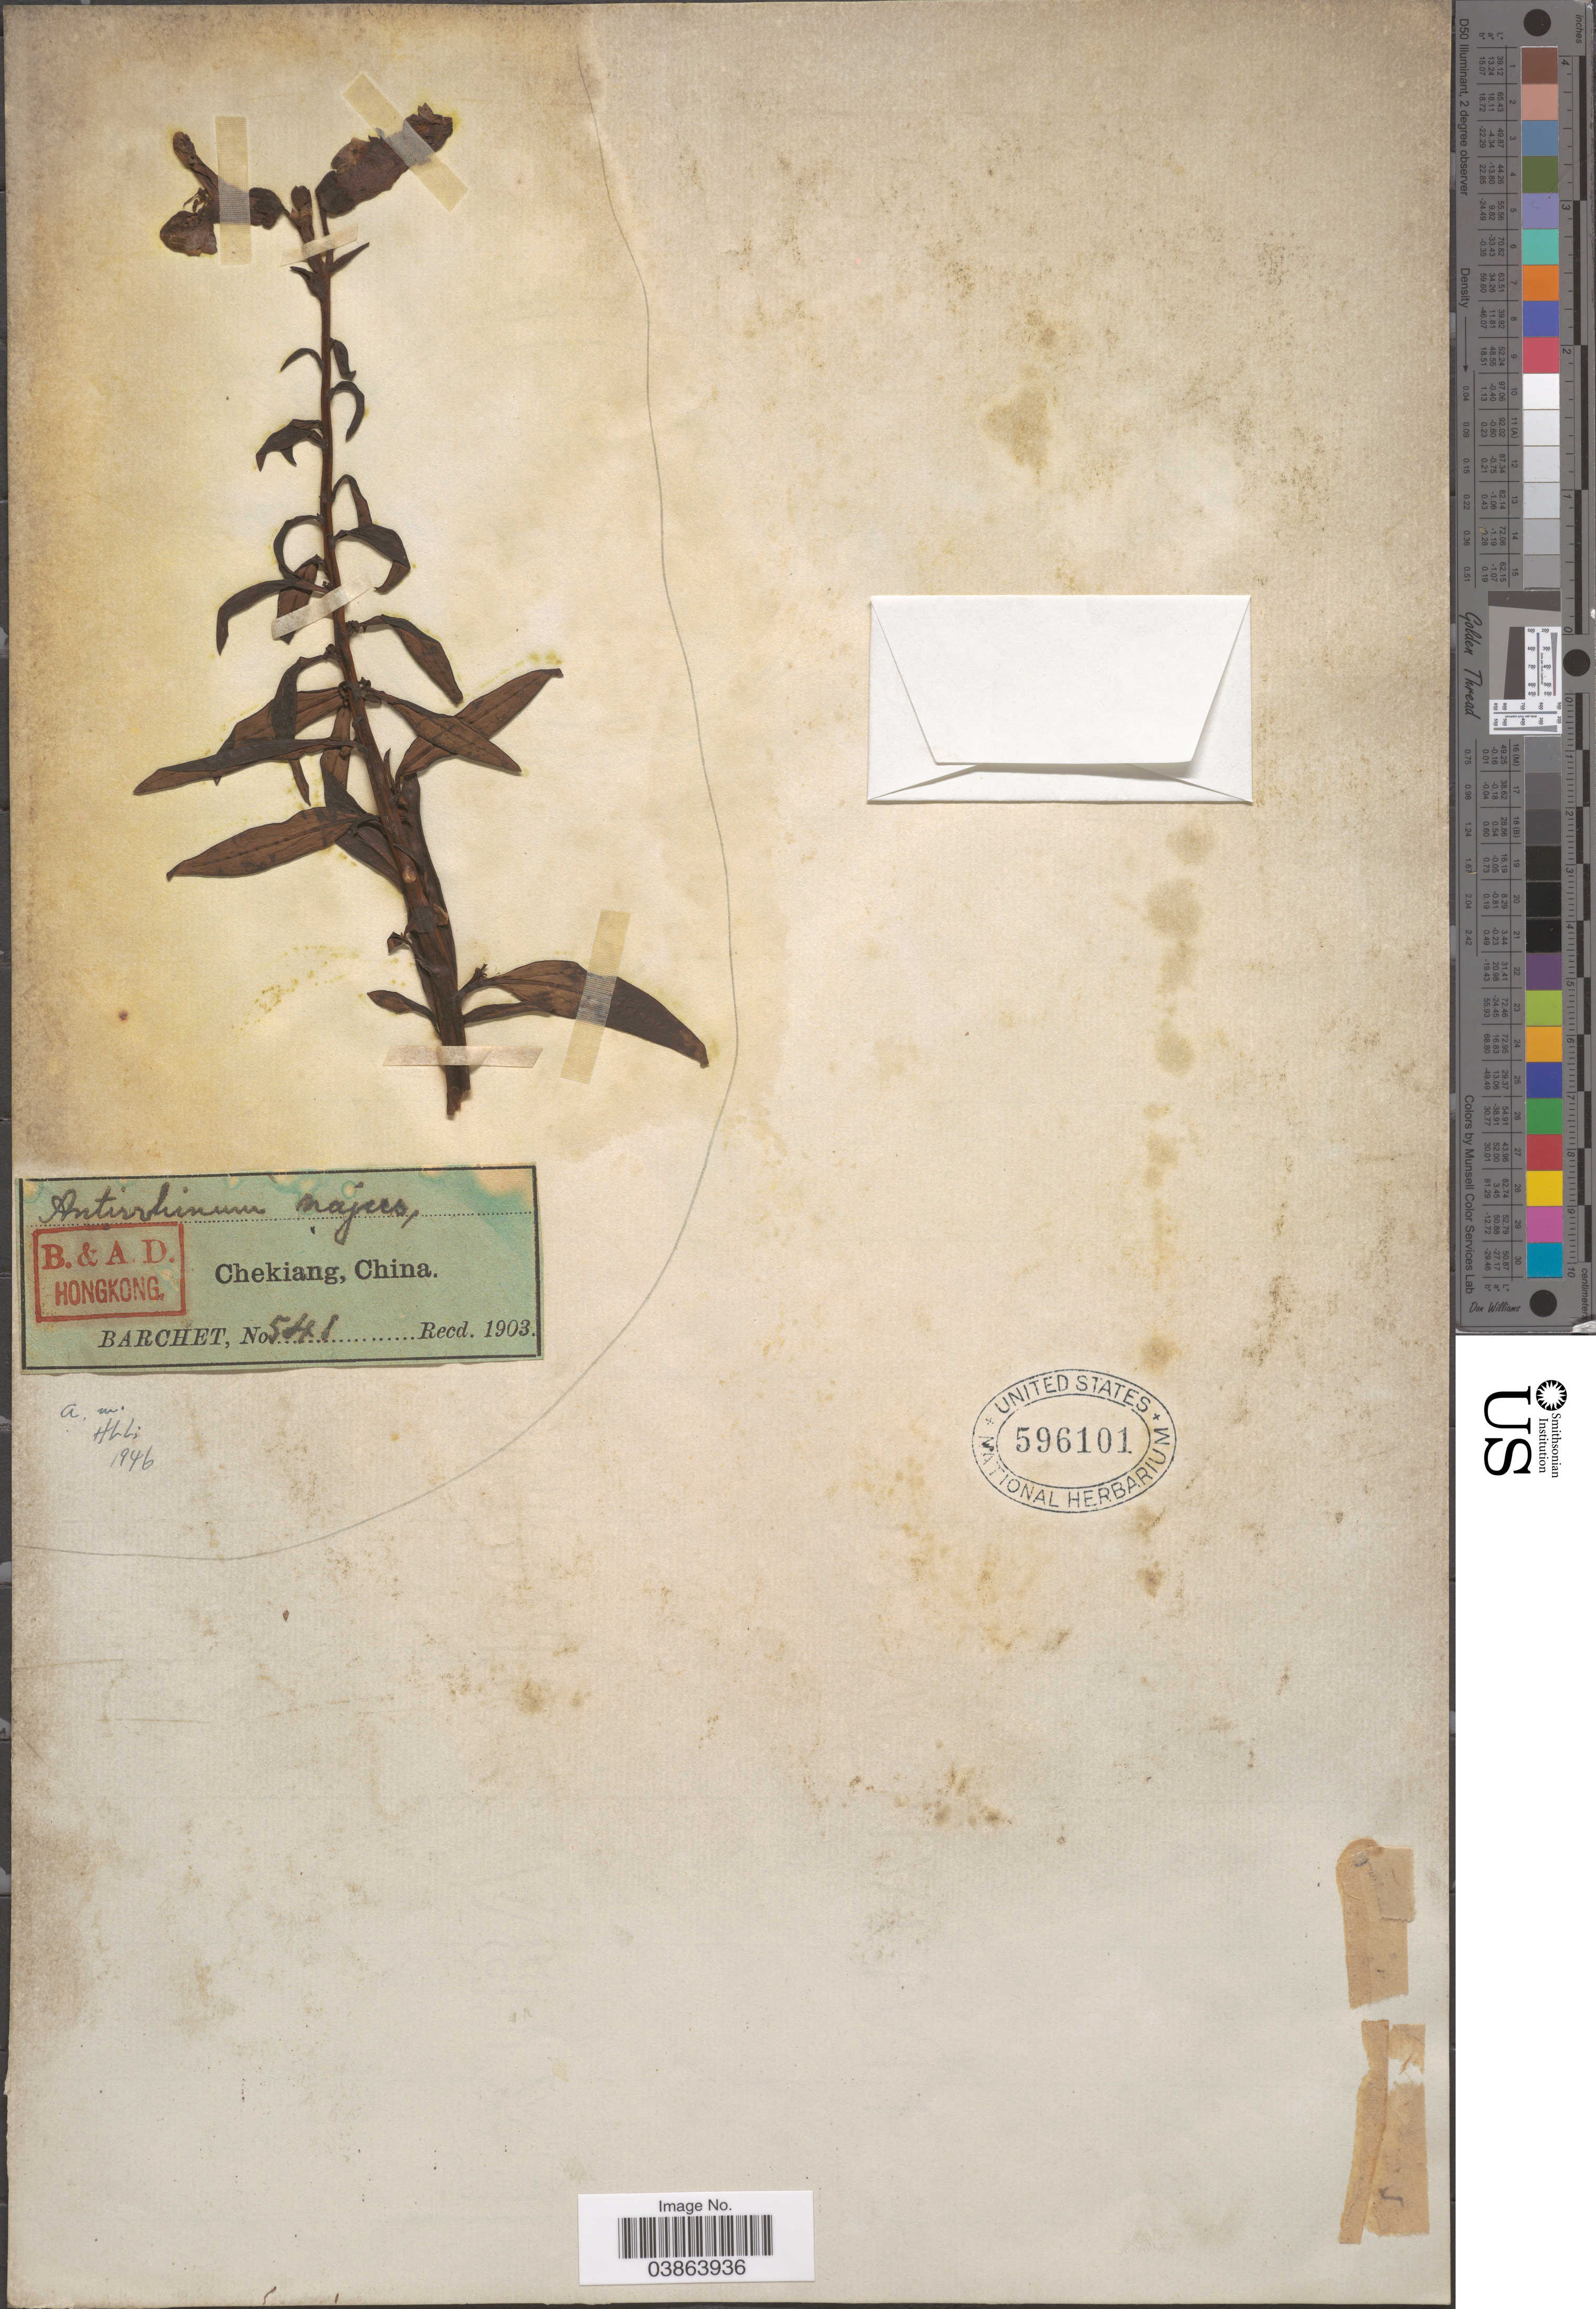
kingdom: Plantae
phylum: Tracheophyta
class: Magnoliopsida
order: Lamiales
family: Plantaginaceae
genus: Antirrhinum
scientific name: Antirrhinum majus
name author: L.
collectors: Barchet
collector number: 541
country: China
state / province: Zhejiang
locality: Chekiang.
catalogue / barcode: US 596101